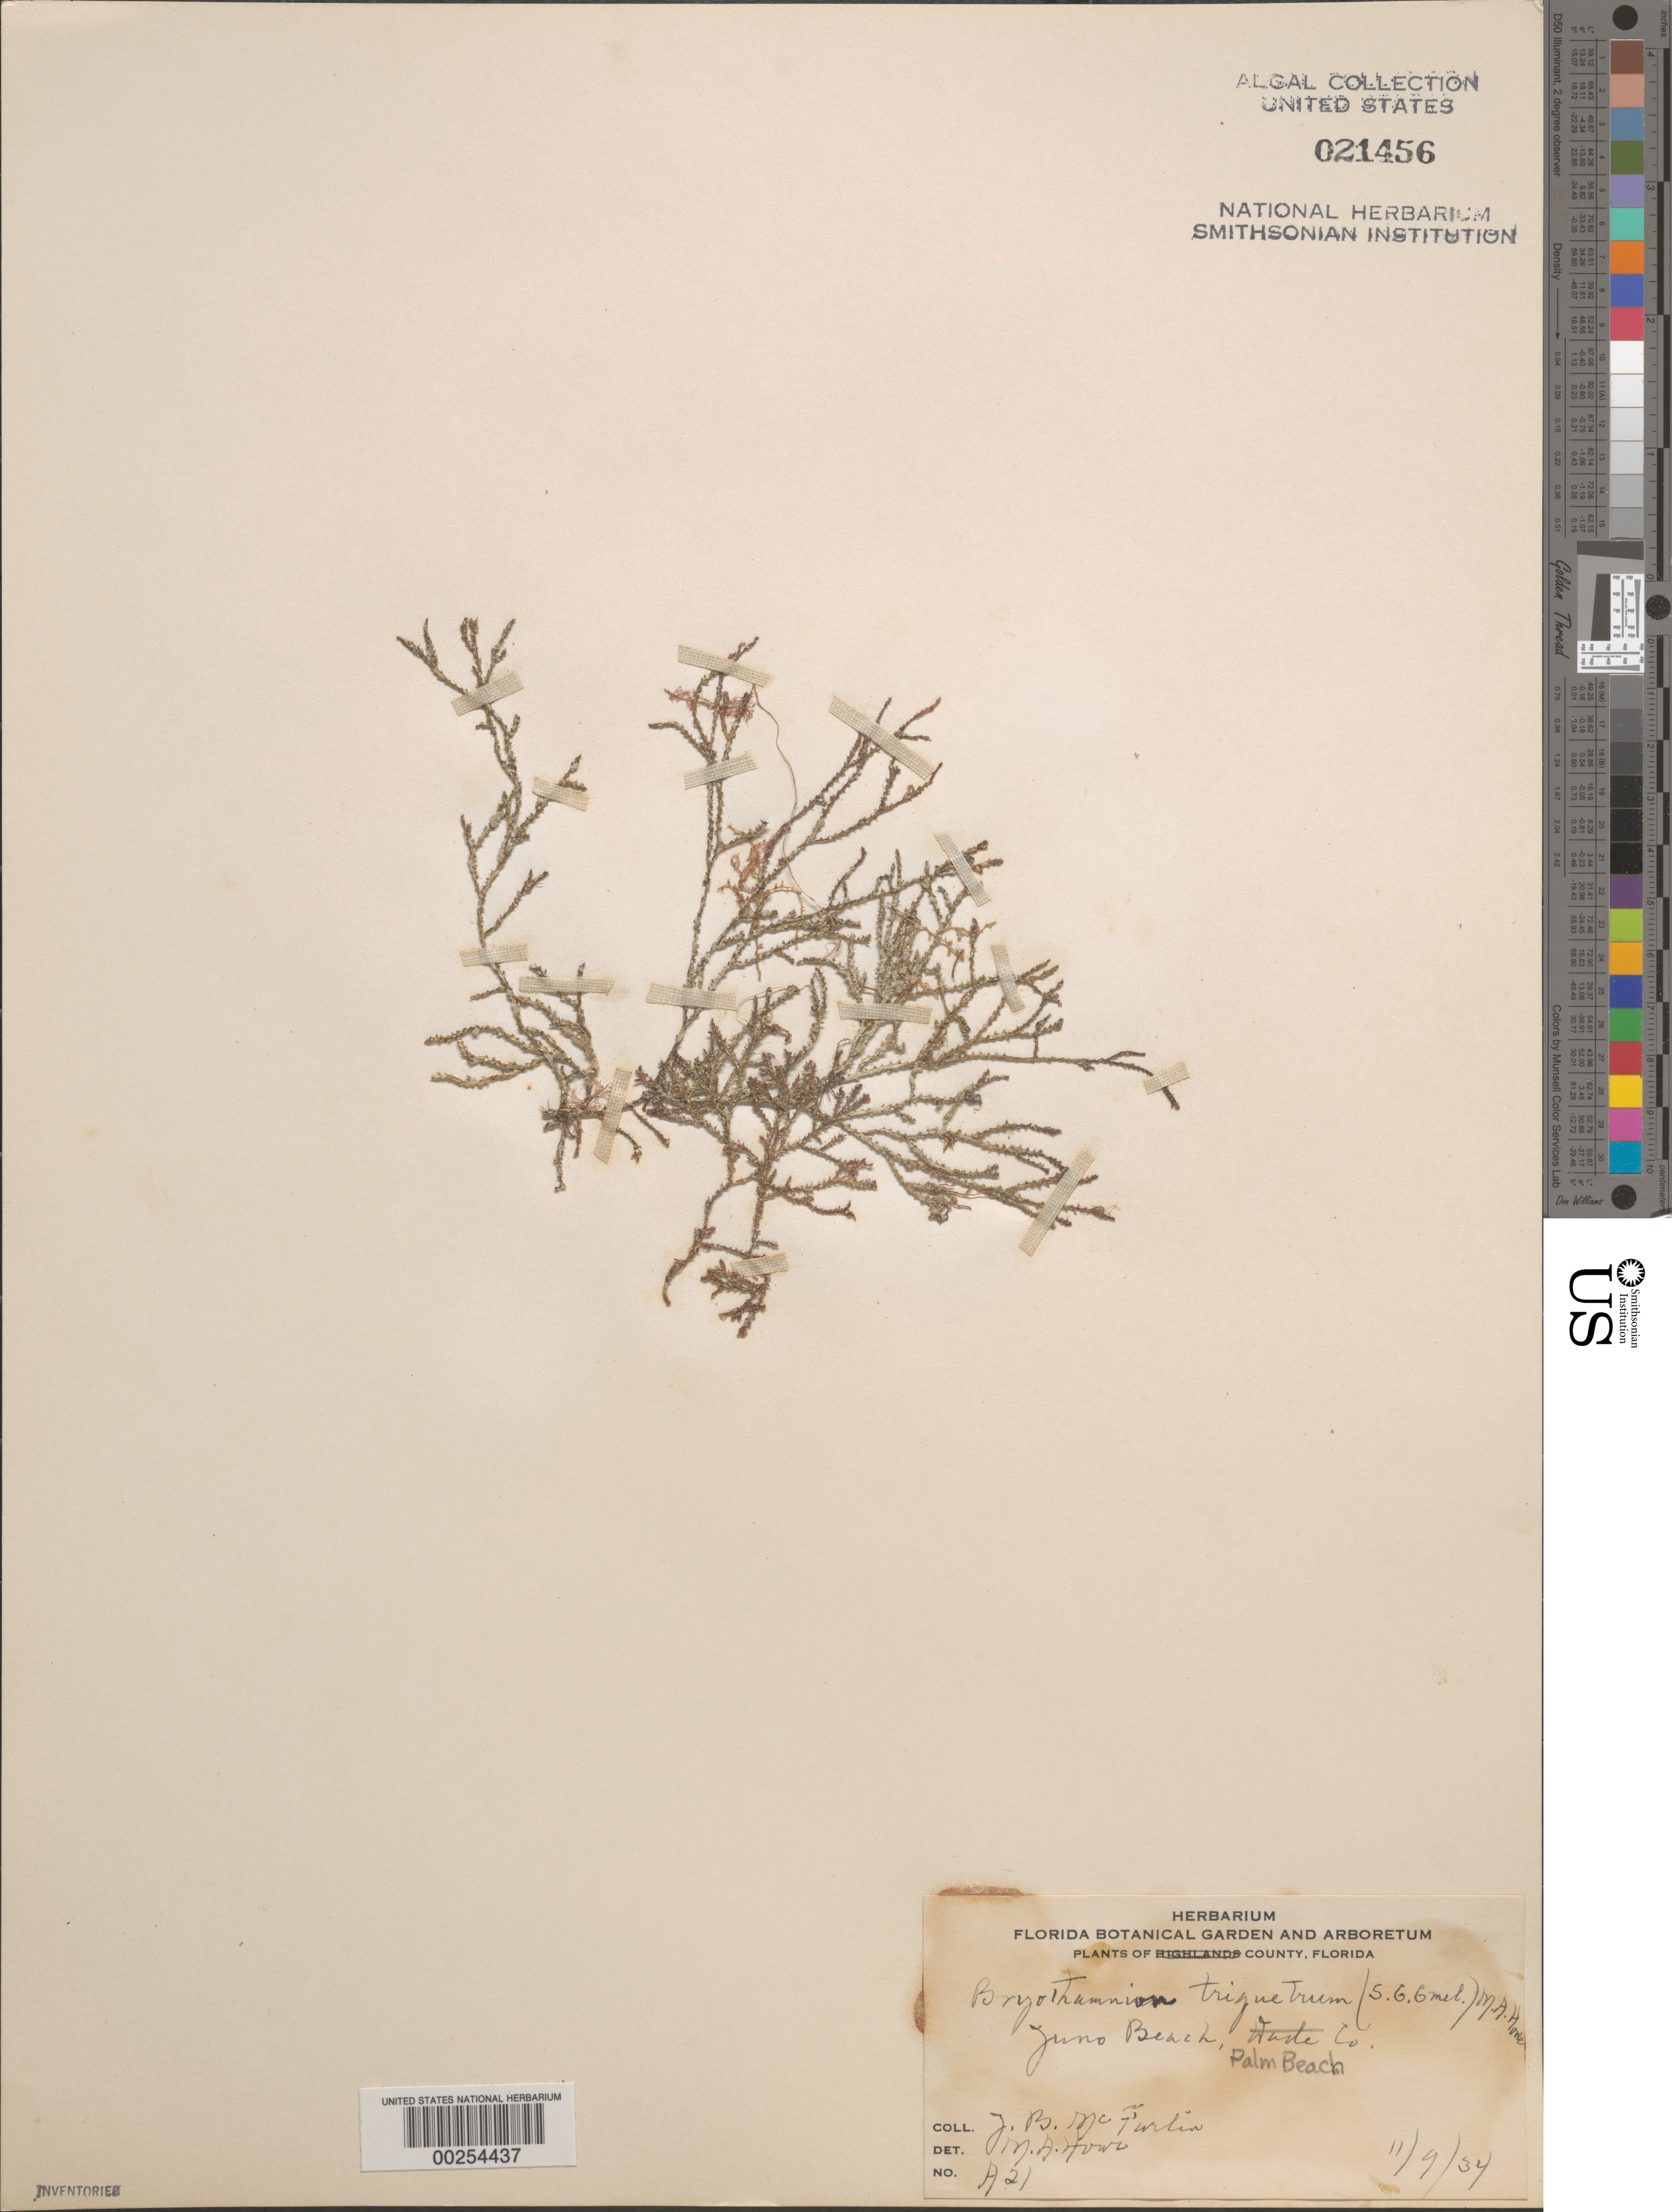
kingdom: Plantae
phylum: Rhodophyta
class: Florideophyceae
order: Ceramiales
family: Rhodomelaceae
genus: Alsidium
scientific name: Alsidium triquetrum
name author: (S.G. Gmel.) Trevis.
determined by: Algae name updating Project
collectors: J. McFarlin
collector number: A21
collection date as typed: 09 Nov 1934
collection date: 1934-11-09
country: United States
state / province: Florida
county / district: Palm Beach County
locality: Juno Beach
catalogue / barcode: US 21456